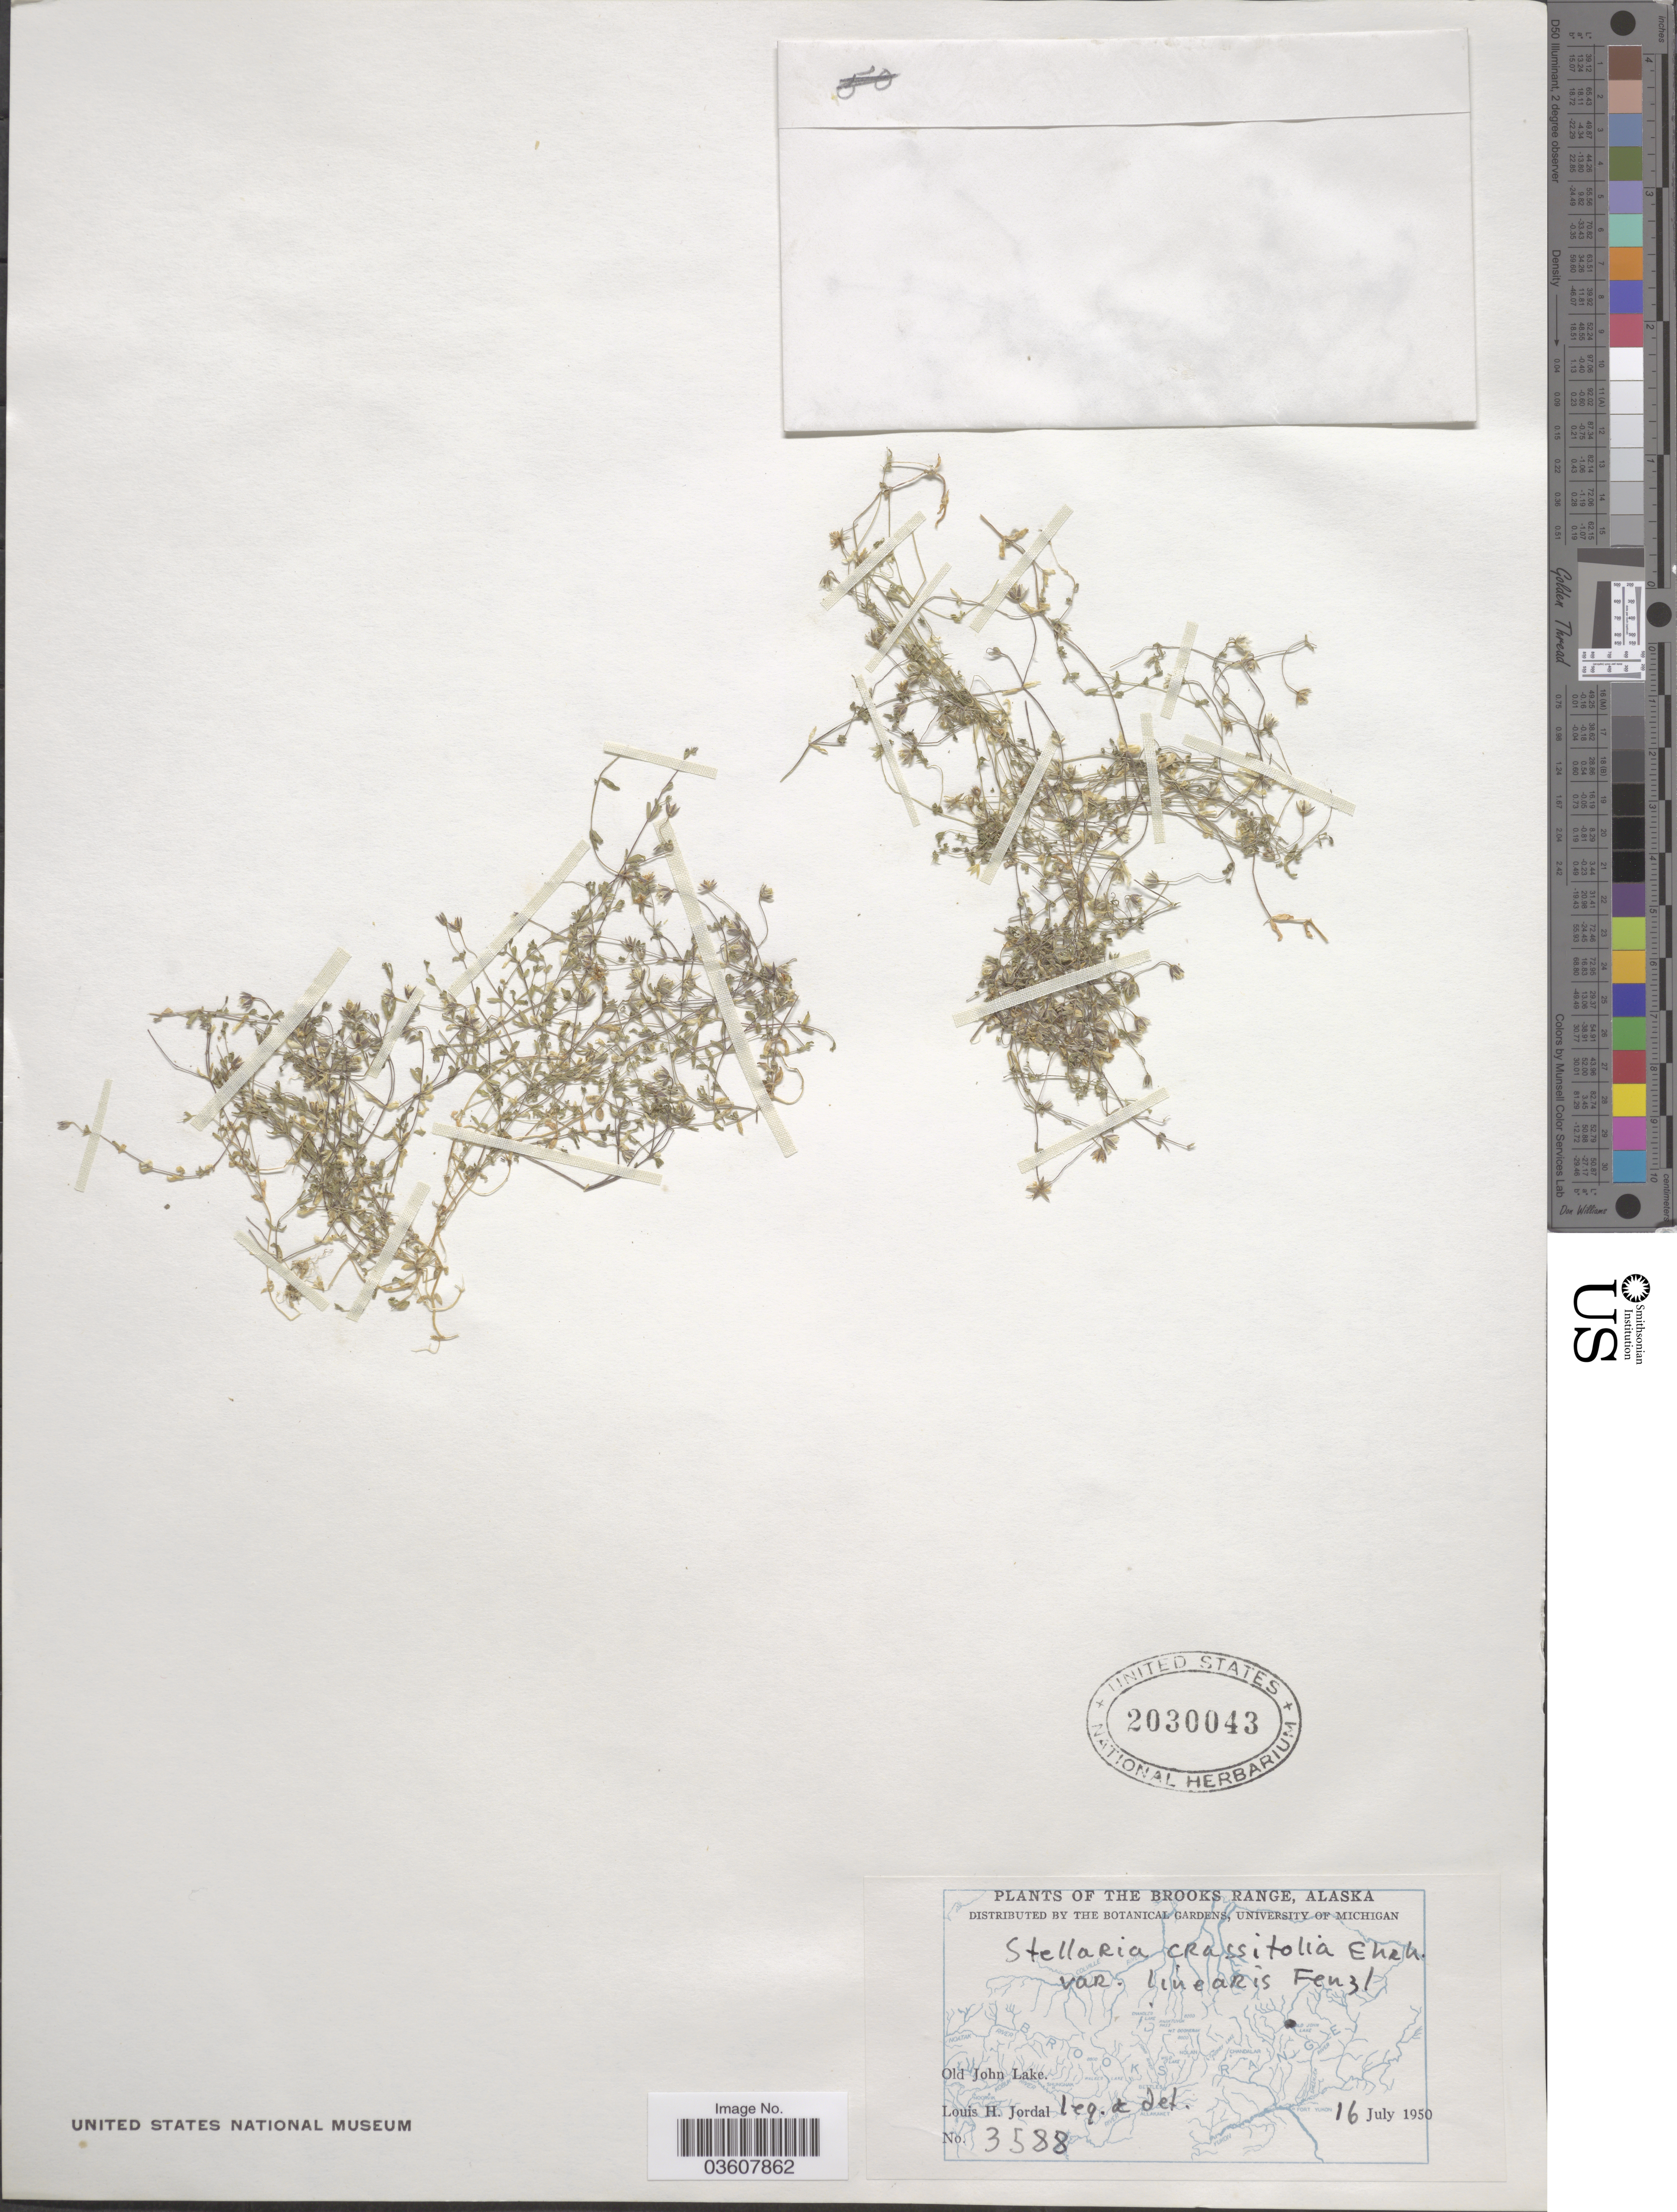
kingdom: Plantae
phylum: Tracheophyta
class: Magnoliopsida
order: Caryophyllales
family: Caryophyllaceae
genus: Stellaria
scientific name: Stellaria crassifolia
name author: Ehrh.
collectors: L. Jordal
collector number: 3588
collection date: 1950-07-16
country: United States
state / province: Alaska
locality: The Brooks Range. Old John Lake.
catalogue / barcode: US 2030043